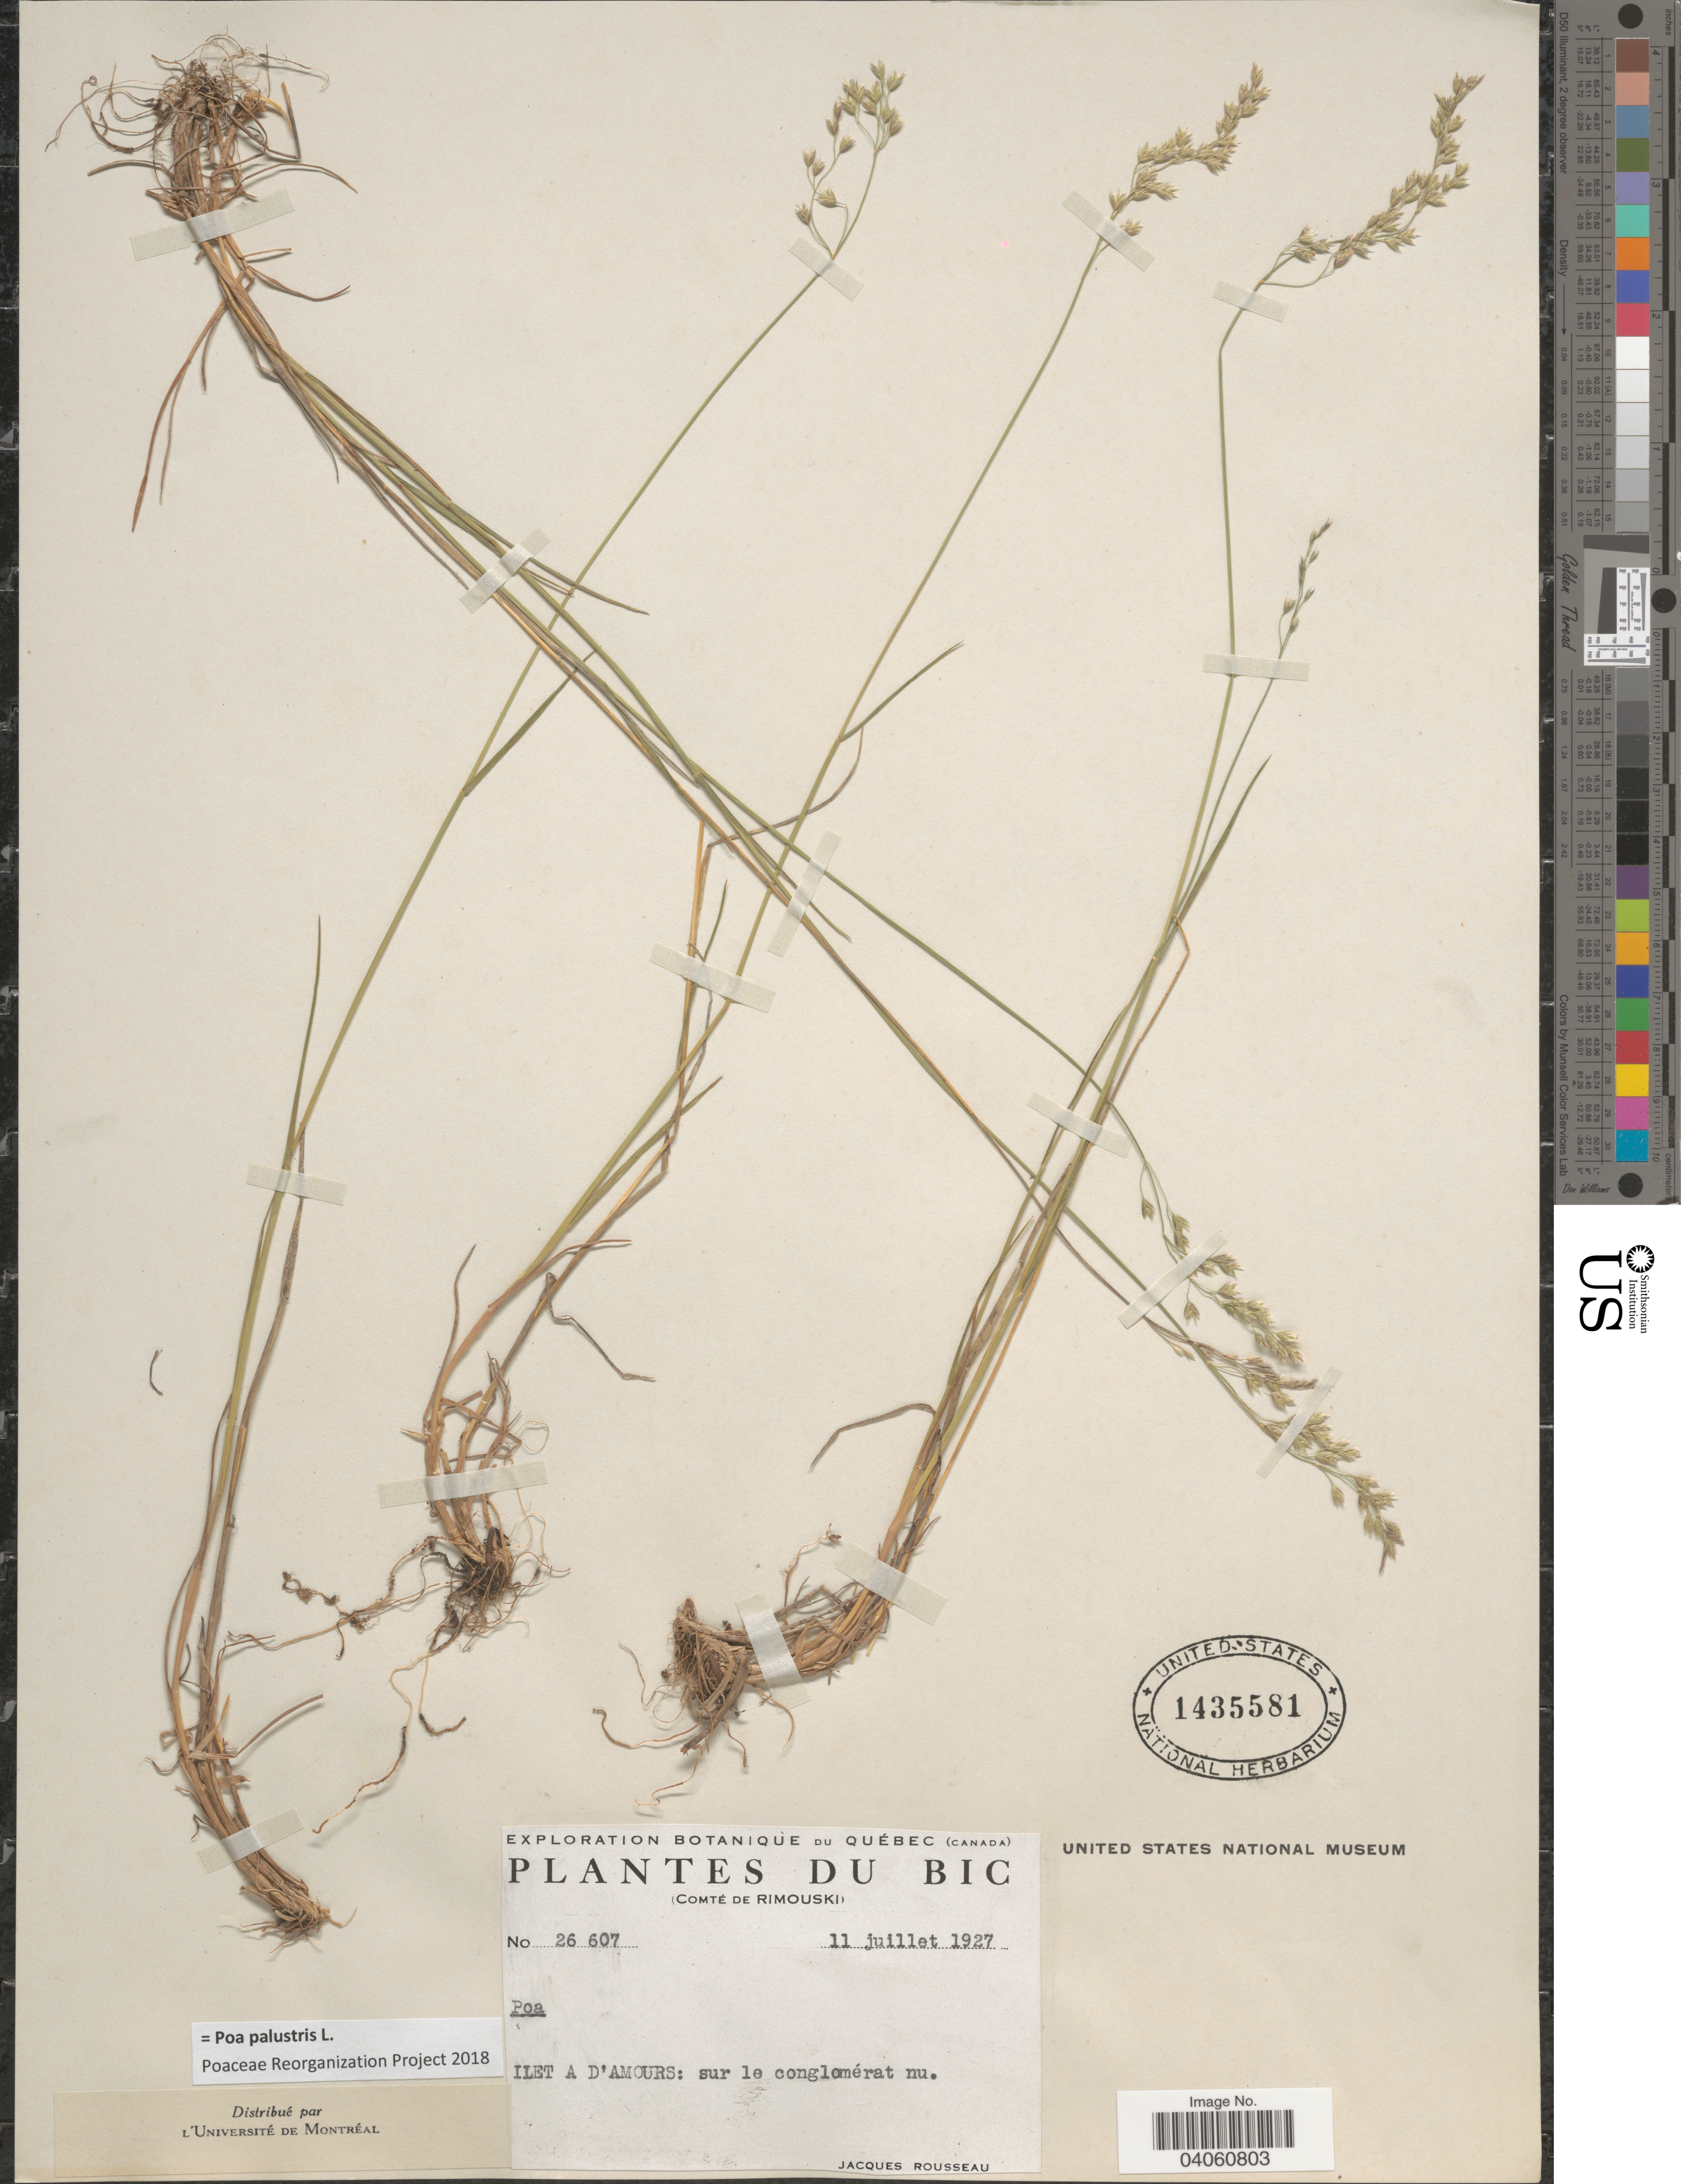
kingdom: Plantae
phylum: Tracheophyta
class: Liliopsida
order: Poales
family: Poaceae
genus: Poa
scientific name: Poa palustris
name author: L.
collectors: J. Rousseau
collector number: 26607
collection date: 1927-07-11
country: Canada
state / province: Quebec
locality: BIC. (Comté de Rimouski). Ilet a D'Amours: sur le conglomérat nu.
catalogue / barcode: US 1435581